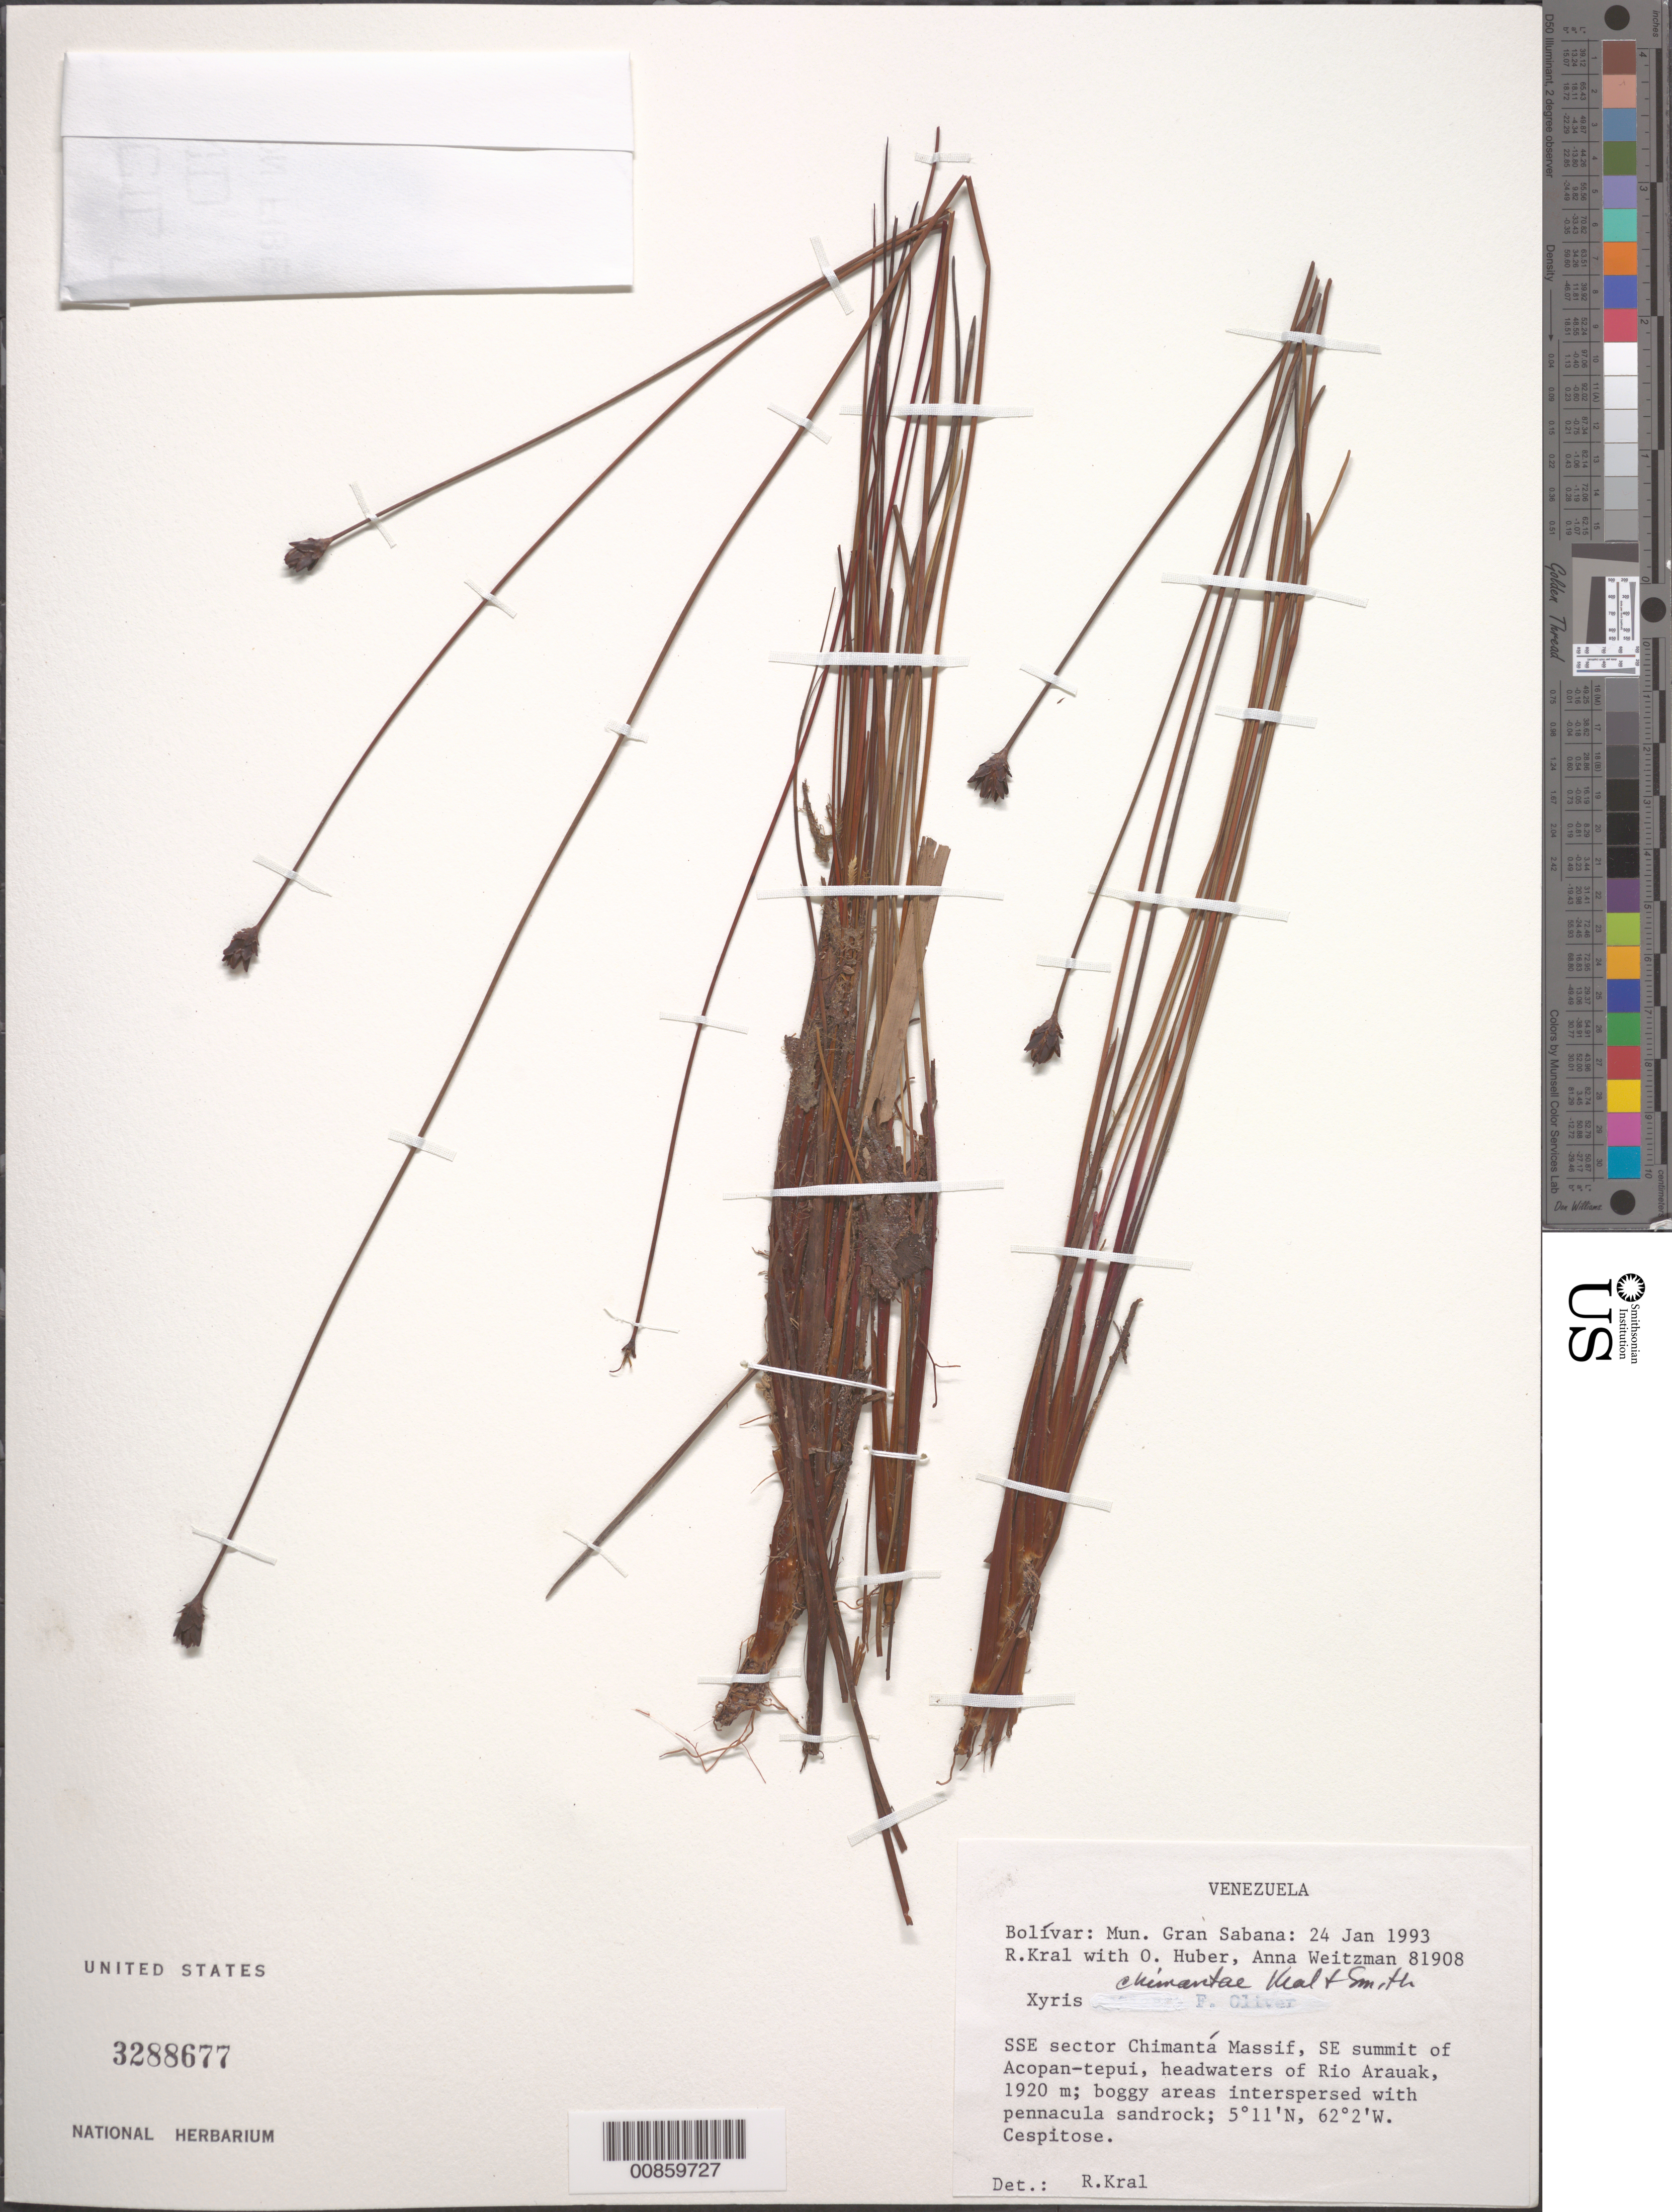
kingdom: Plantae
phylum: Tracheophyta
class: Liliopsida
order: Poales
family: Xyridaceae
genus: Xyris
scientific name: Xyris chimantae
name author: Kral & L.B. Sm.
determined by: Kral, Robert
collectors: R. Kral, O. Huber & A. L. Weitzman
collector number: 81908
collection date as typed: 24-Jan-93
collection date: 1993-01-24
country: Venezuela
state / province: Bolívar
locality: Mun. Gran Sabana: Chimantá Massif, SSE sector. SE summit of Acopán-tepuí, headwaters of Río Arauák.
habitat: Boggy areas interspersed with pennacula sandrock.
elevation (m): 1920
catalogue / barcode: US 3288677